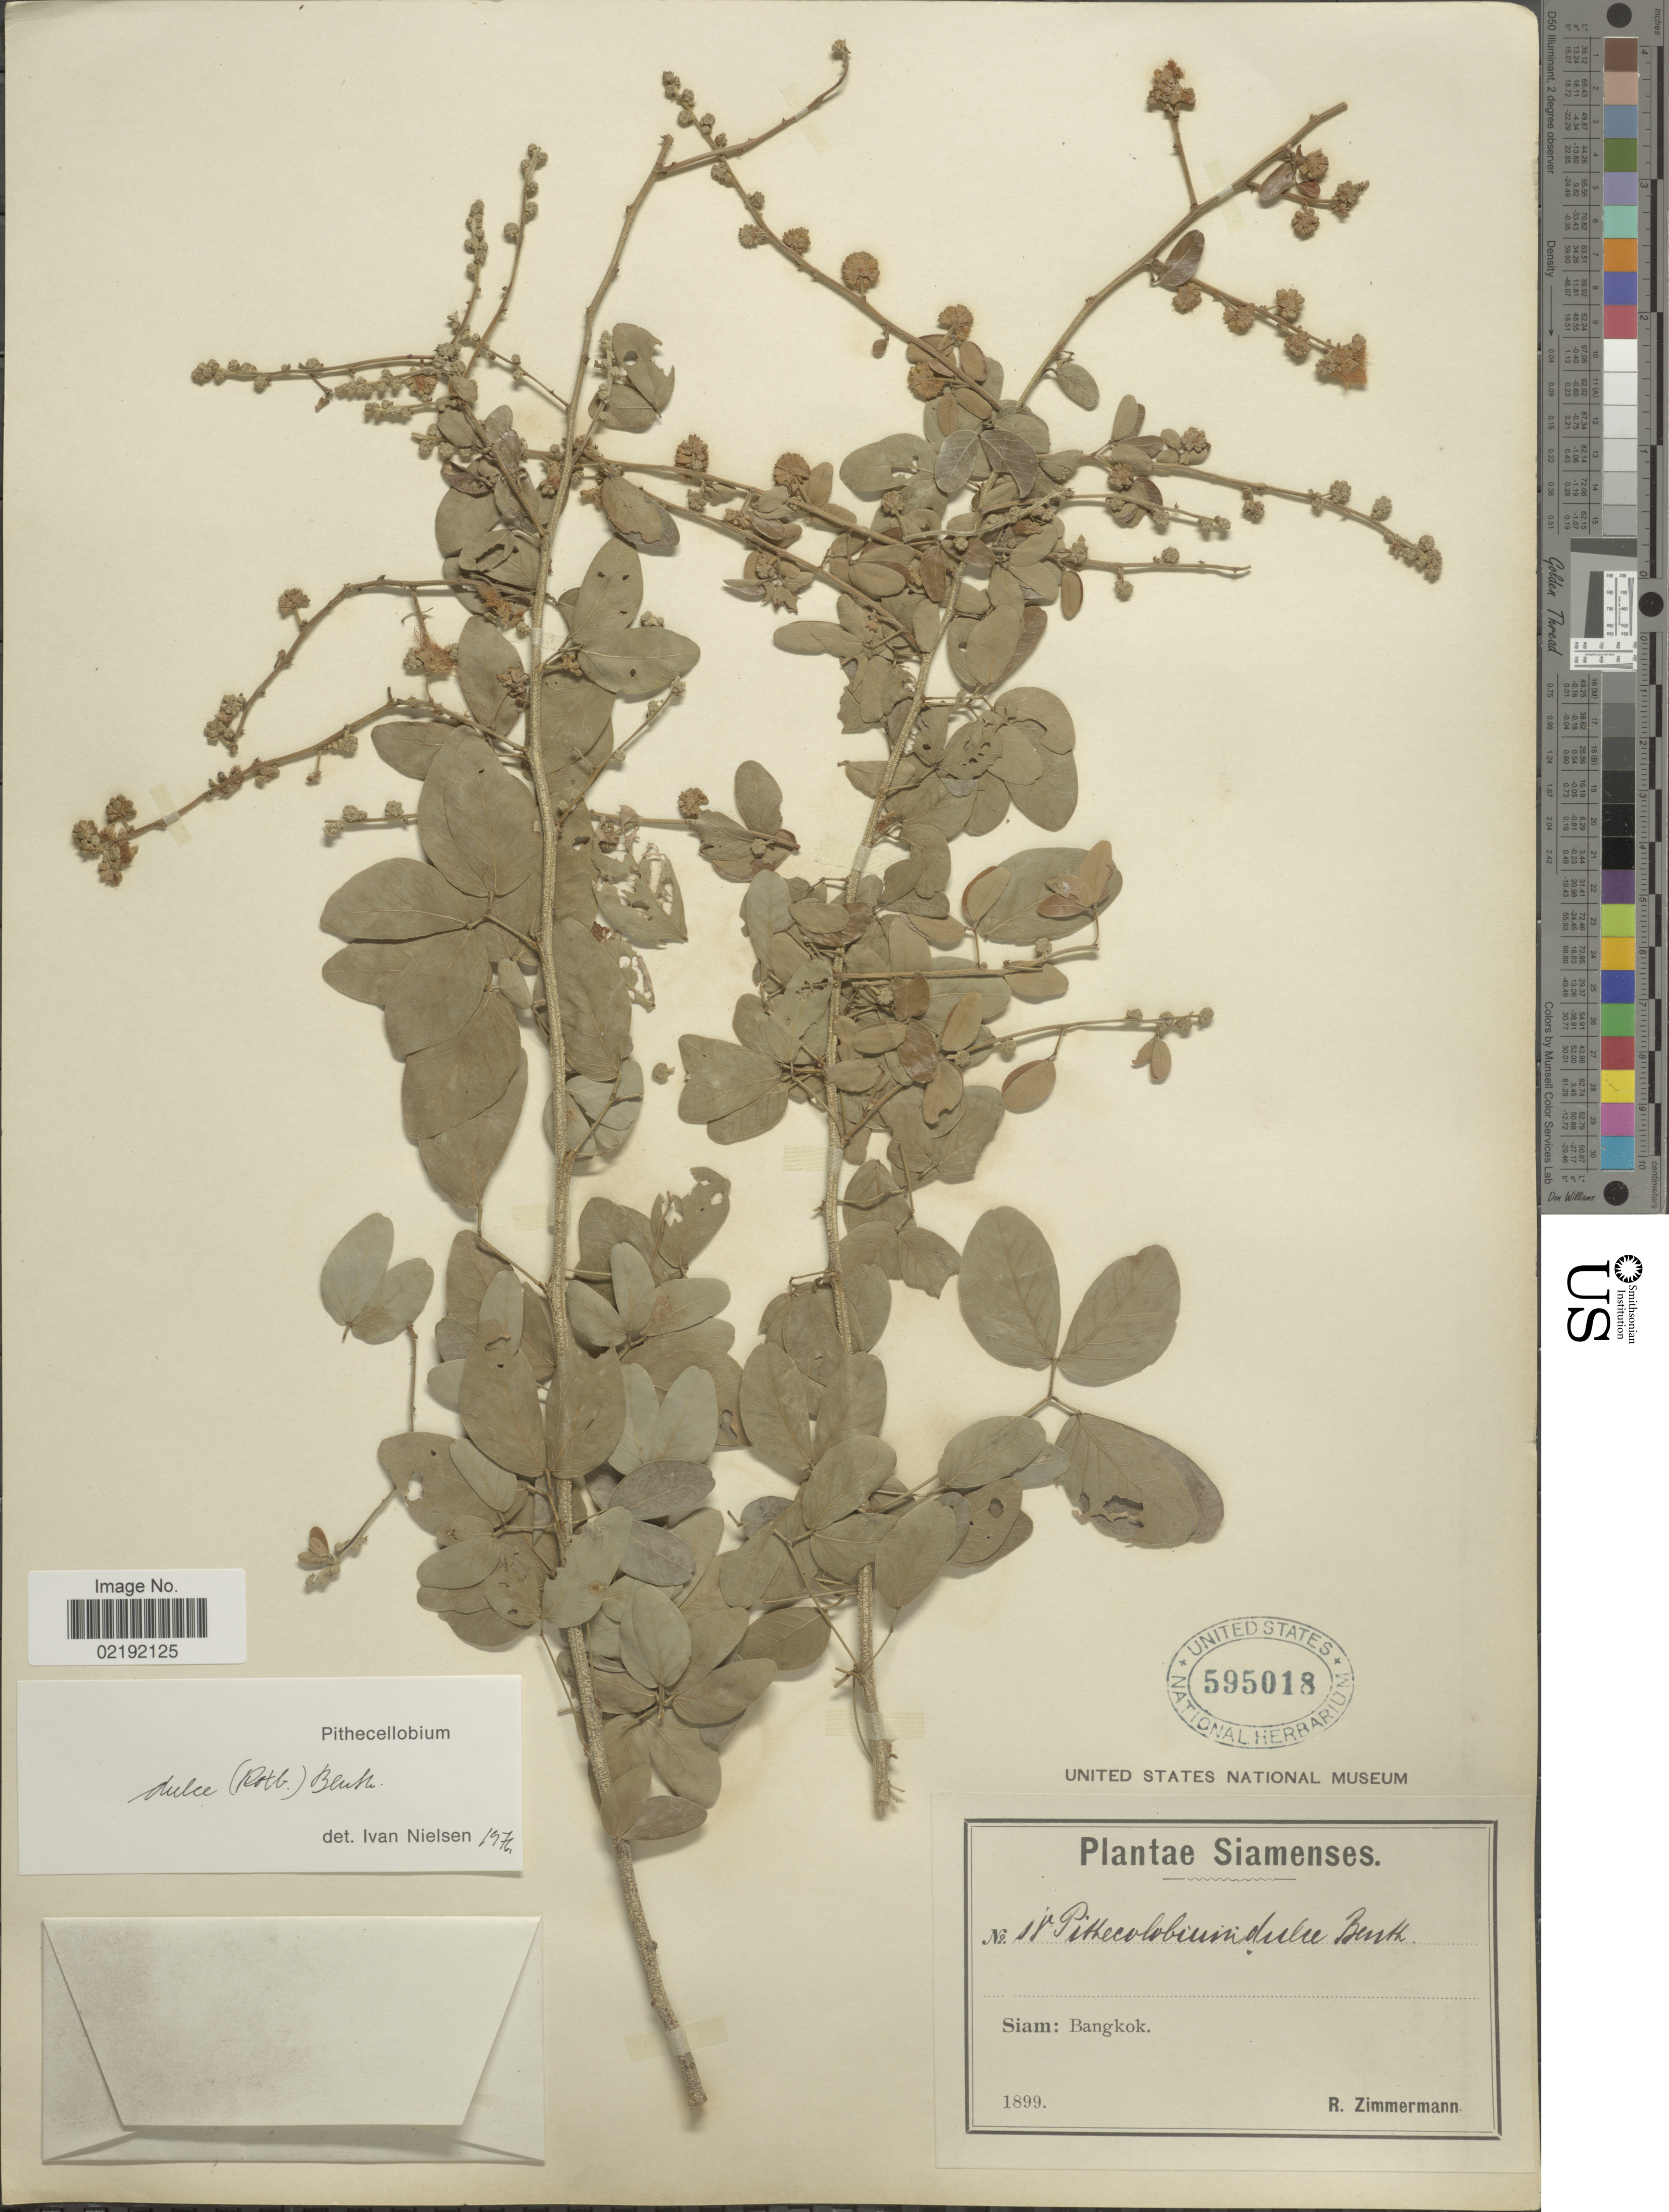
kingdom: Plantae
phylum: Tracheophyta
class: Magnoliopsida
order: Fabales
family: Fabaceae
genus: Pithecellobium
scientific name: Pithecellobium dulce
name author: (Roxb.) Benth.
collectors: R. Zimmermann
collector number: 18*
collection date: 1899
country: Thailand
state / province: Bangkok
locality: Siam: Bangkok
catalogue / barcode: US 595018